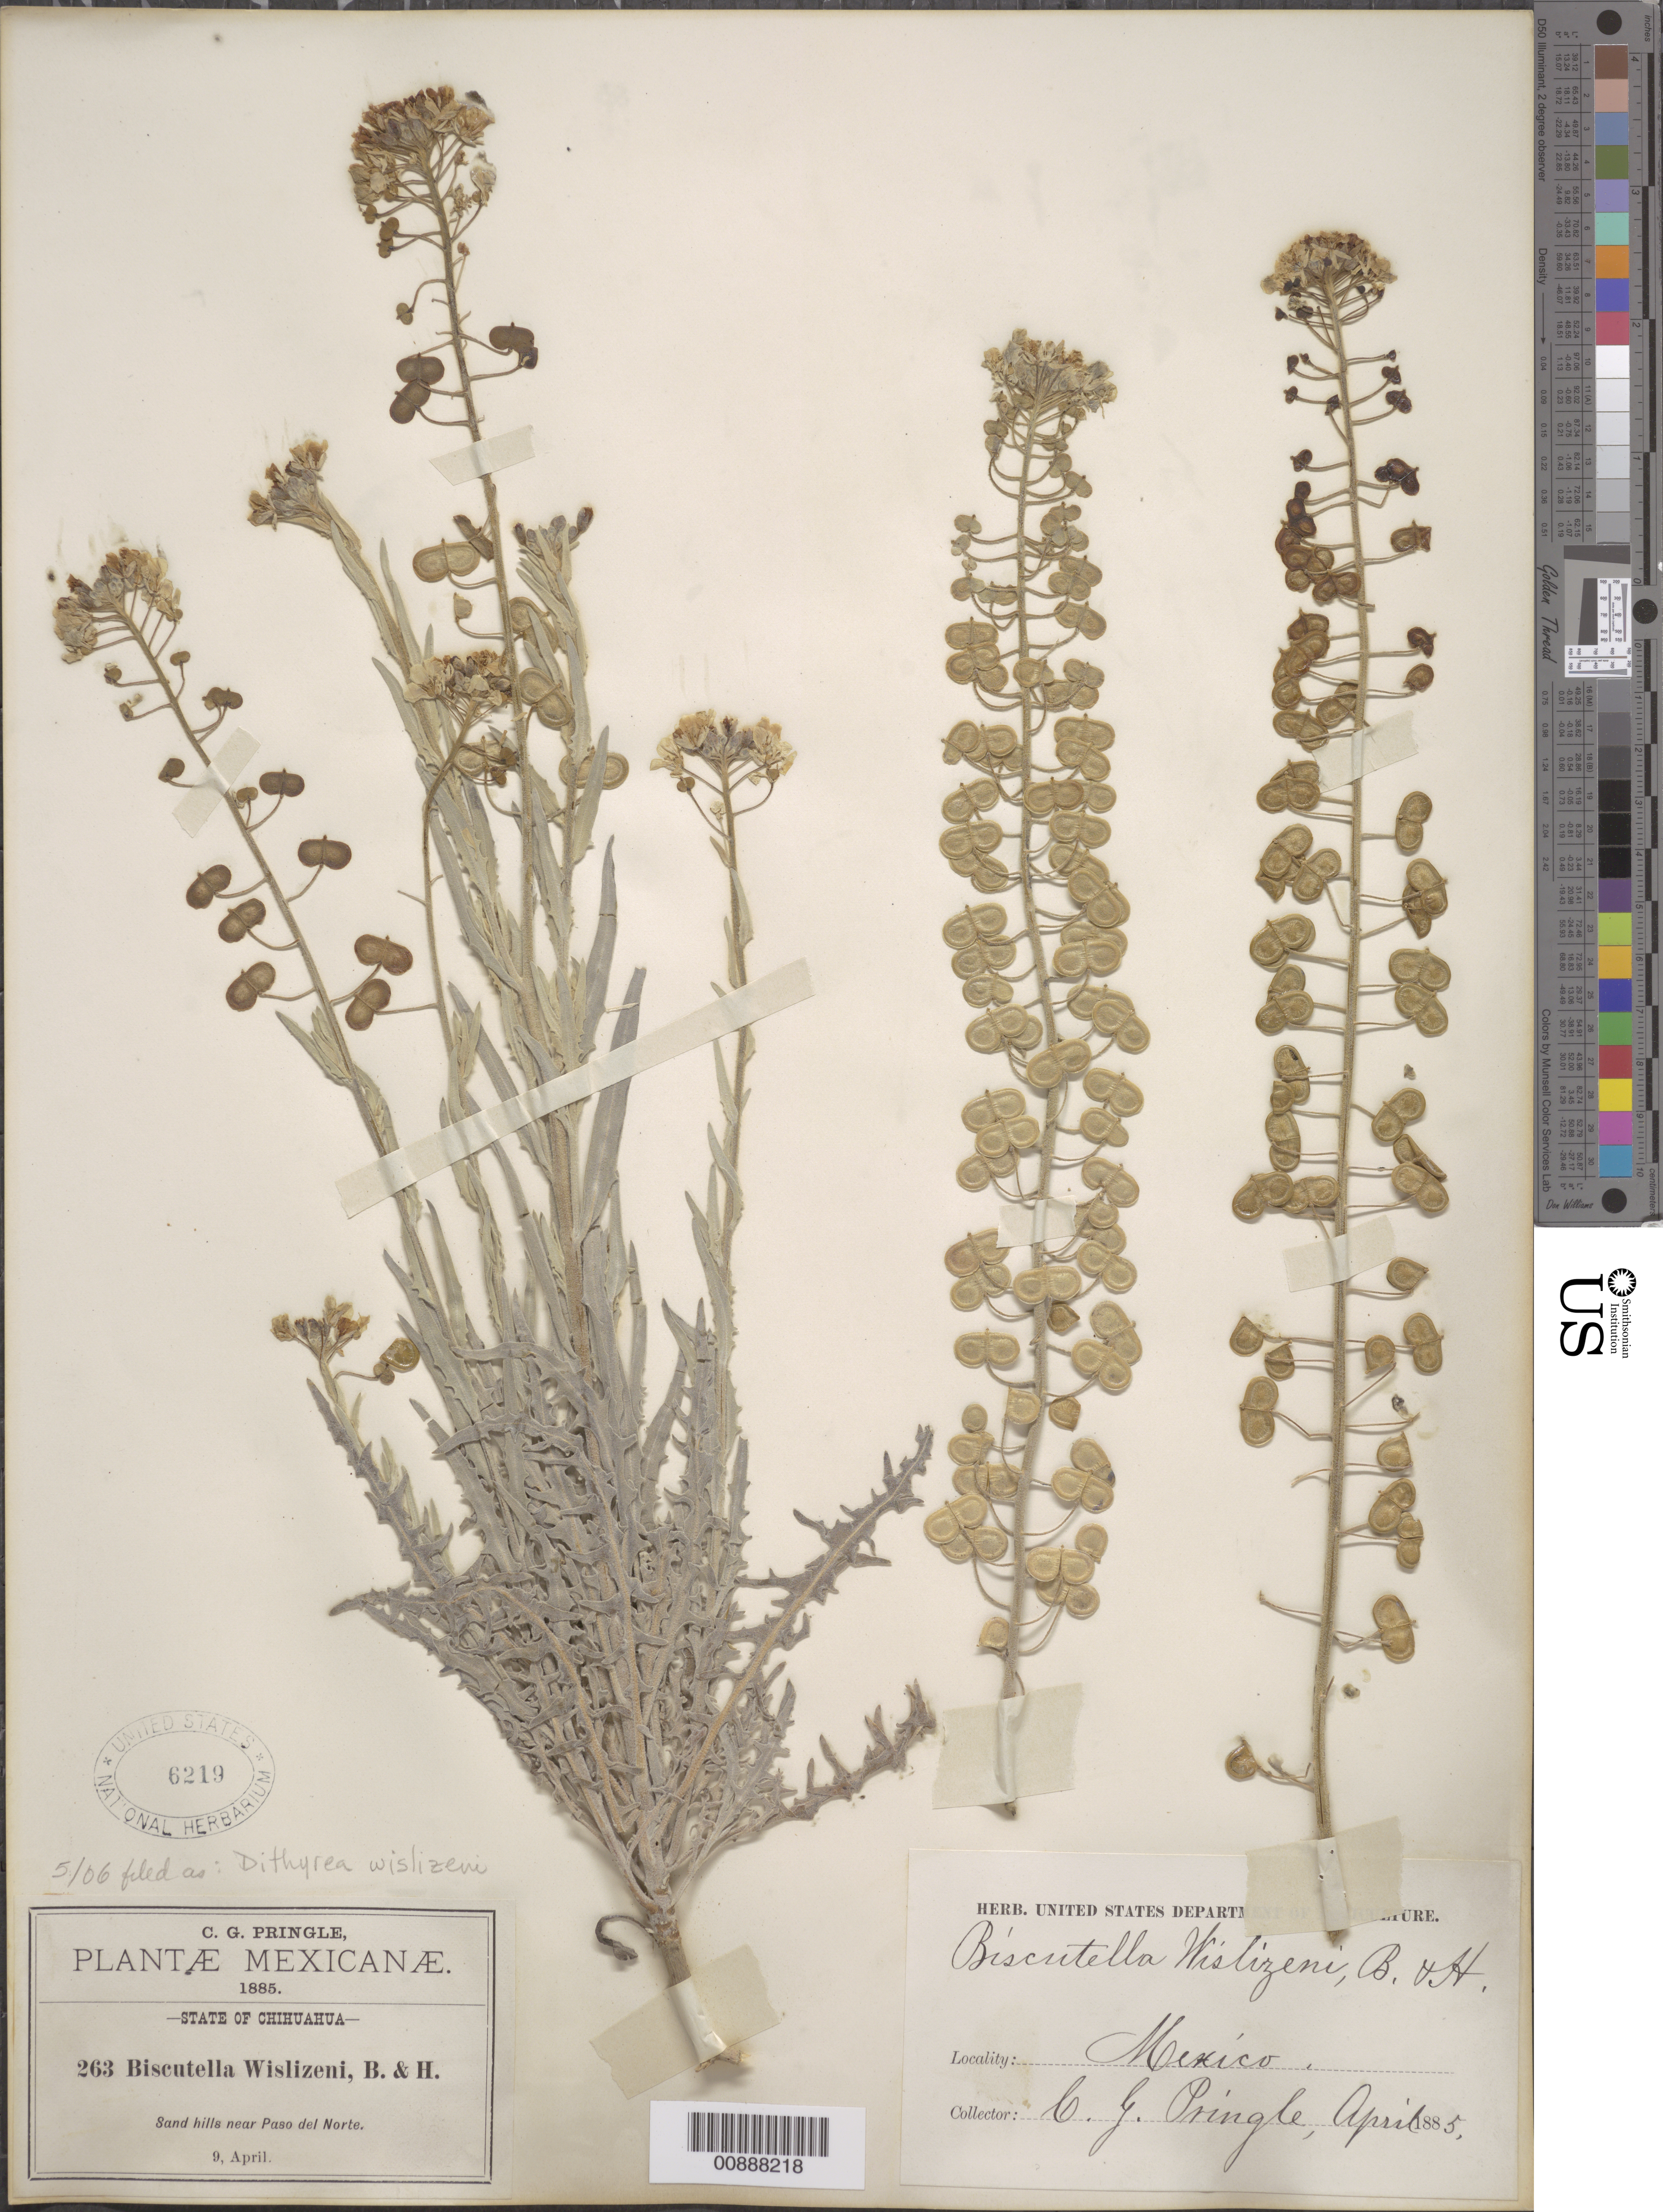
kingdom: Plantae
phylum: Tracheophyta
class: Magnoliopsida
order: Brassicales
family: Brassicaceae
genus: Dithyrea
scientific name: Dithyrea wislizeni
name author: Engelm.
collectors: C. G. Pringle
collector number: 263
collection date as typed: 09 Apr 1885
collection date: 1885-04-09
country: Mexico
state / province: Chihuahua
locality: Near Paso del Norte, Chihuahua.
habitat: Sand hills.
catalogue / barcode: US 6219